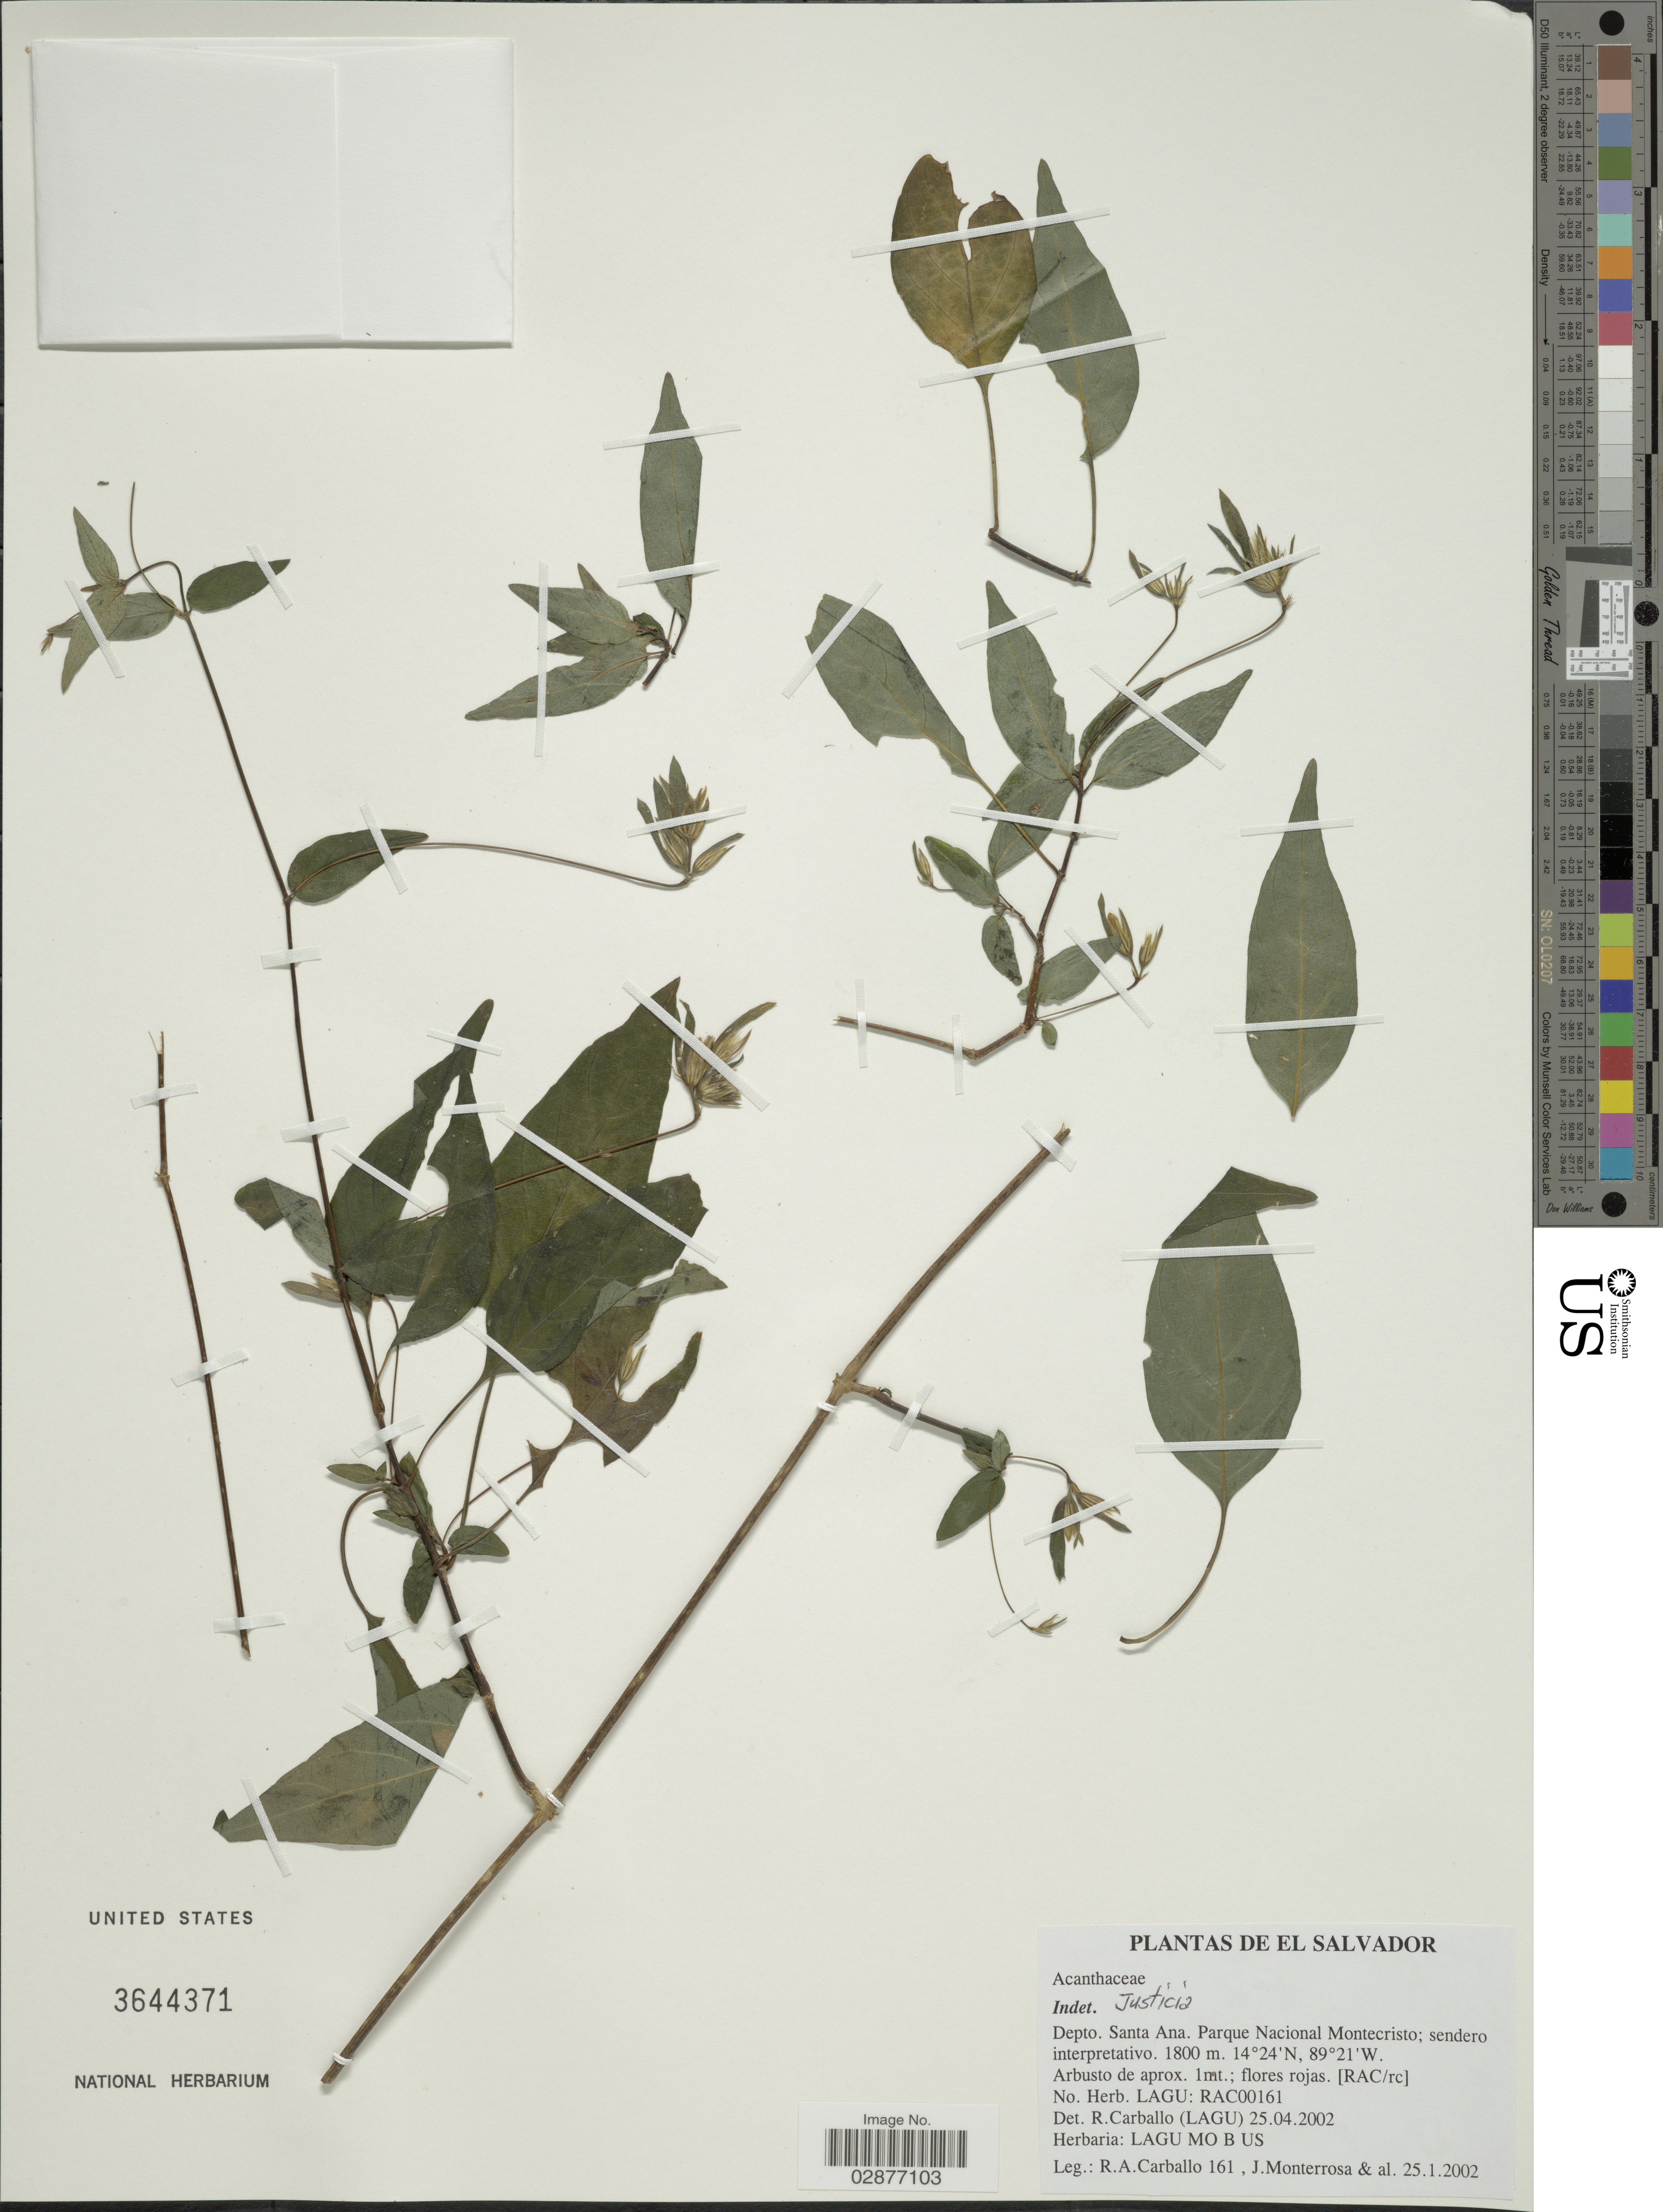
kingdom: Plantae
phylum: Tracheophyta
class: Magnoliopsida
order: Lamiales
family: Acanthaceae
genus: Dicliptera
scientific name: Dicliptera sciadephora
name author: Donn. Sm.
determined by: Daniel, Thomas F.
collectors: R. A. Carballo, J. Monterrosa & et al.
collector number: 161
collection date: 2002-01-25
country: El Salvador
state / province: Santa Ana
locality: Depto. Santa Ana. Parque Nacional Montecristo.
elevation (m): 1800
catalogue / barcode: US 3644371